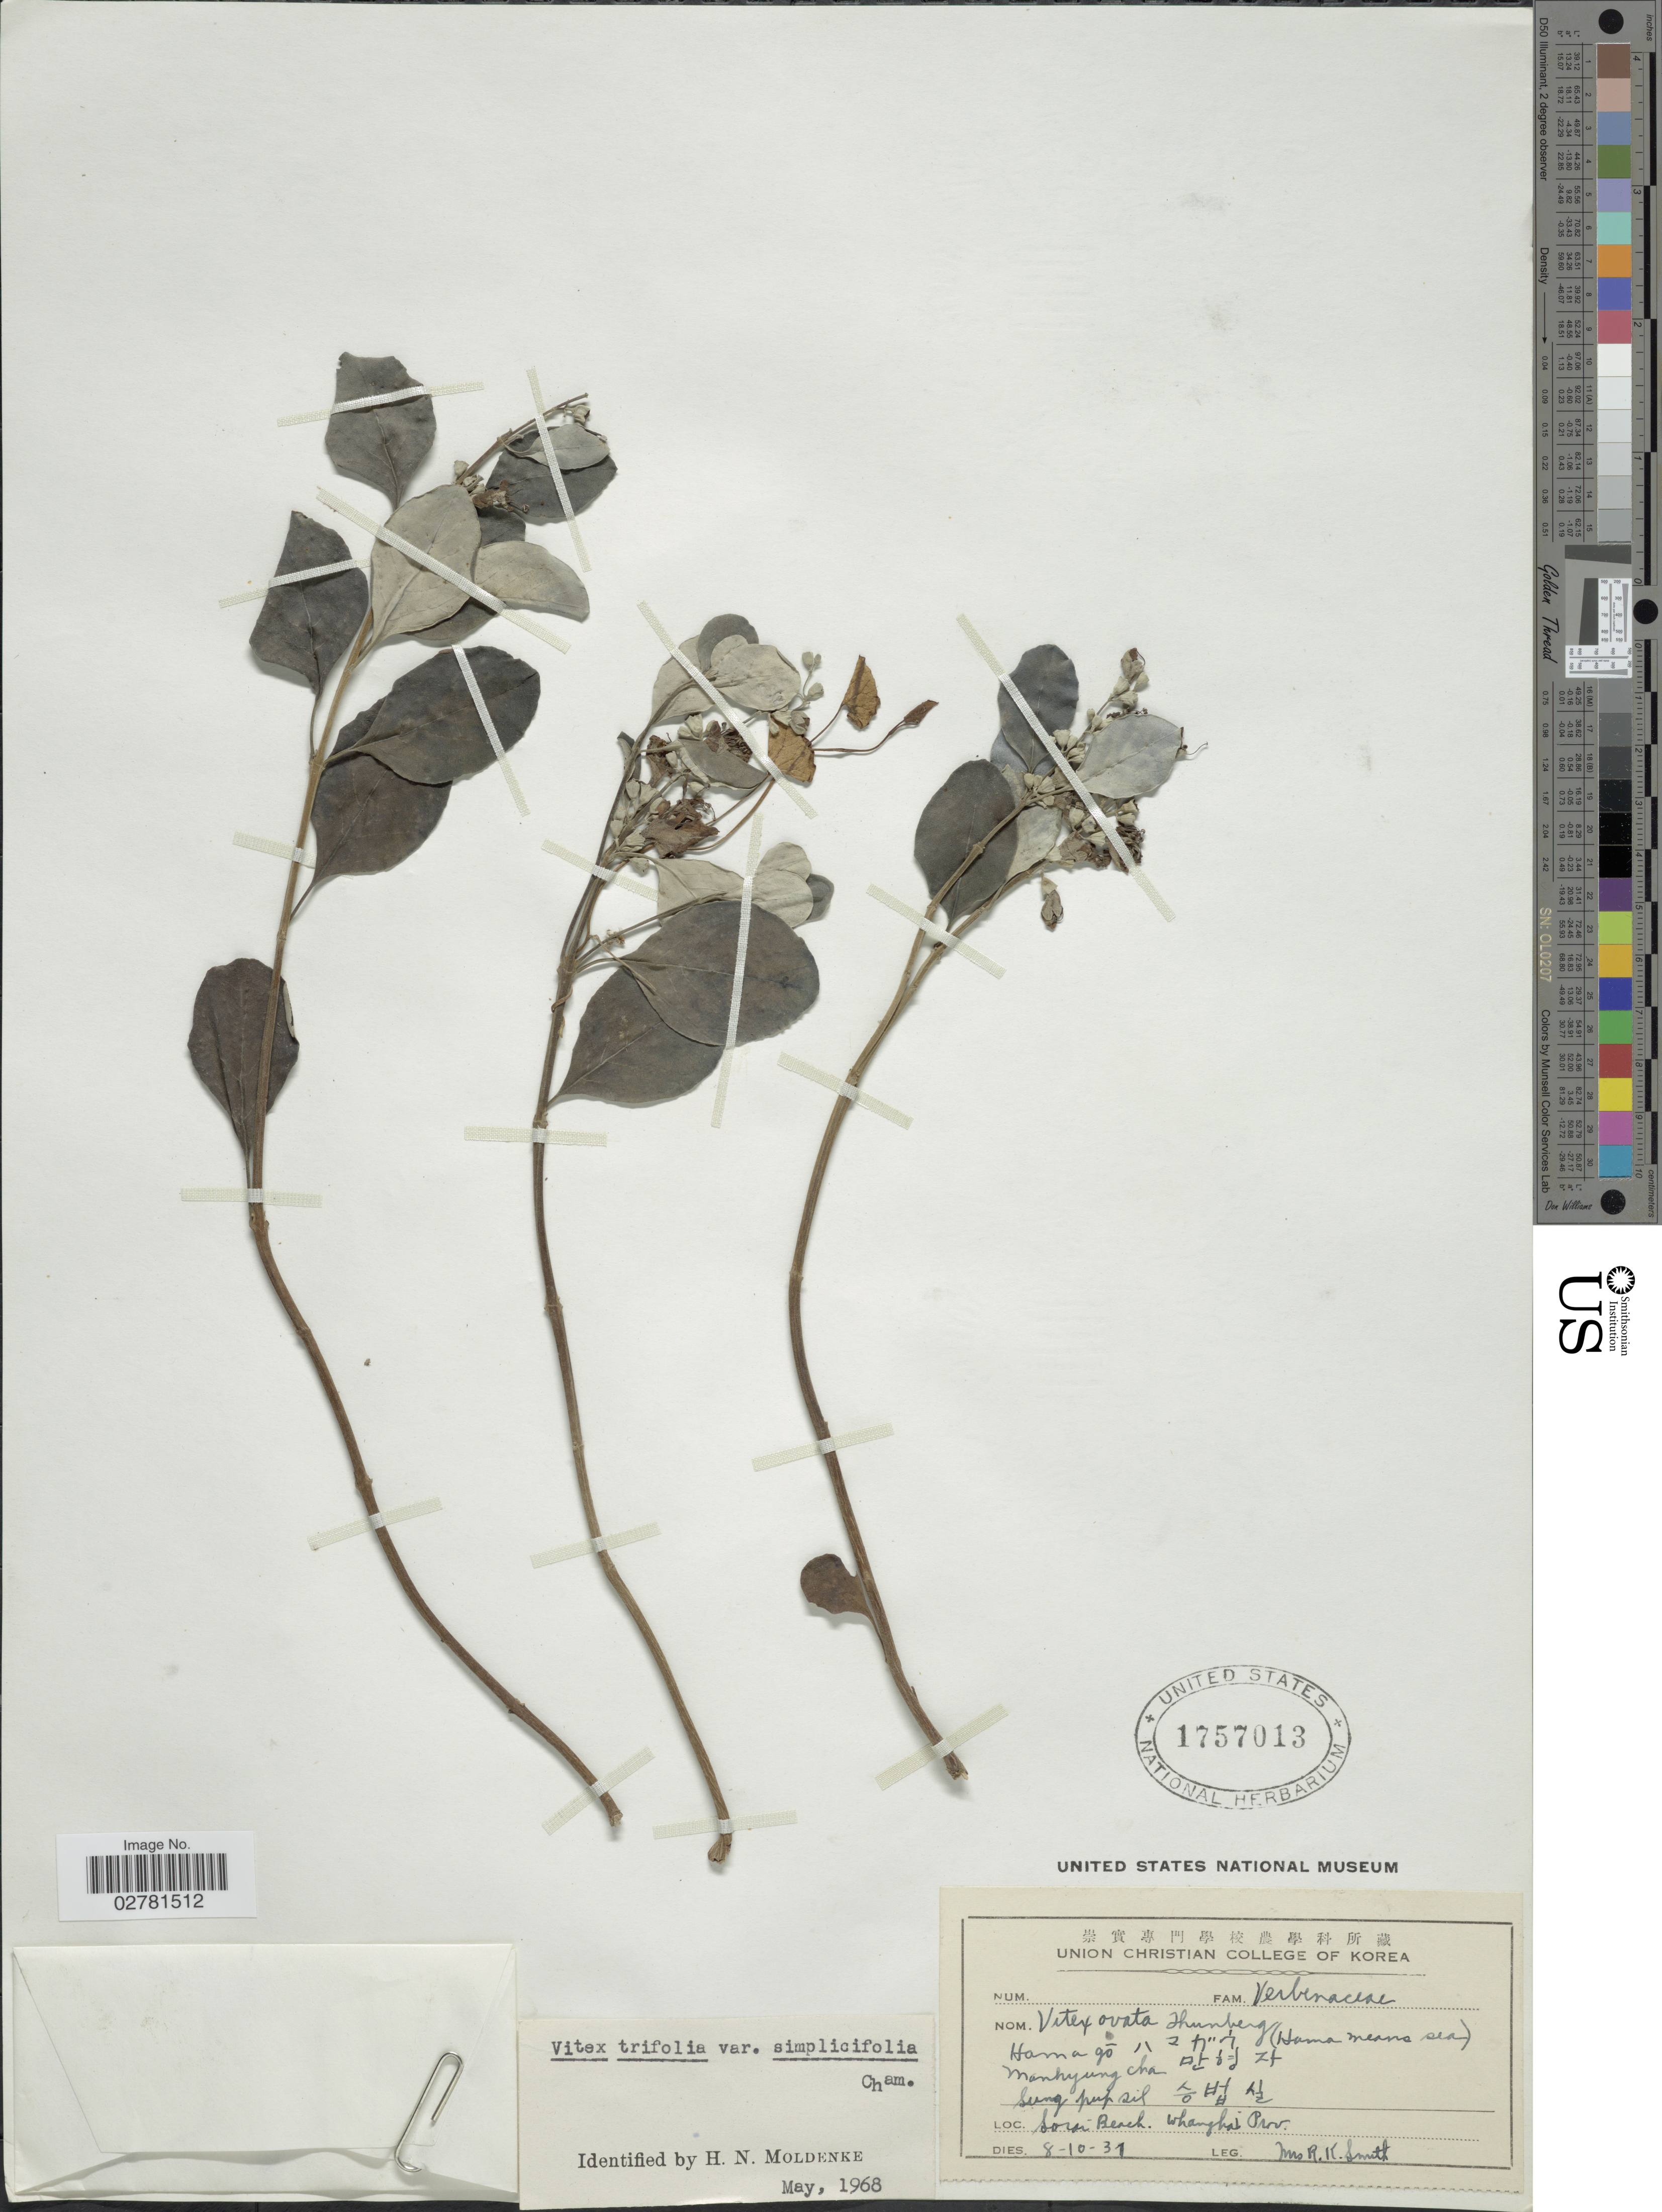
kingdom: Plantae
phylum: Tracheophyta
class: Magnoliopsida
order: Lamiales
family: Lamiaceae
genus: Vitex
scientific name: Vitex trifoliata var. simplicifolia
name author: Cham.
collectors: Mrs. R. K. Smith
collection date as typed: Transcribed d/m/y: 8/10/31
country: North Korea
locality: Sorai Beach. Whanghai Prov.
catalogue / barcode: US 1757013